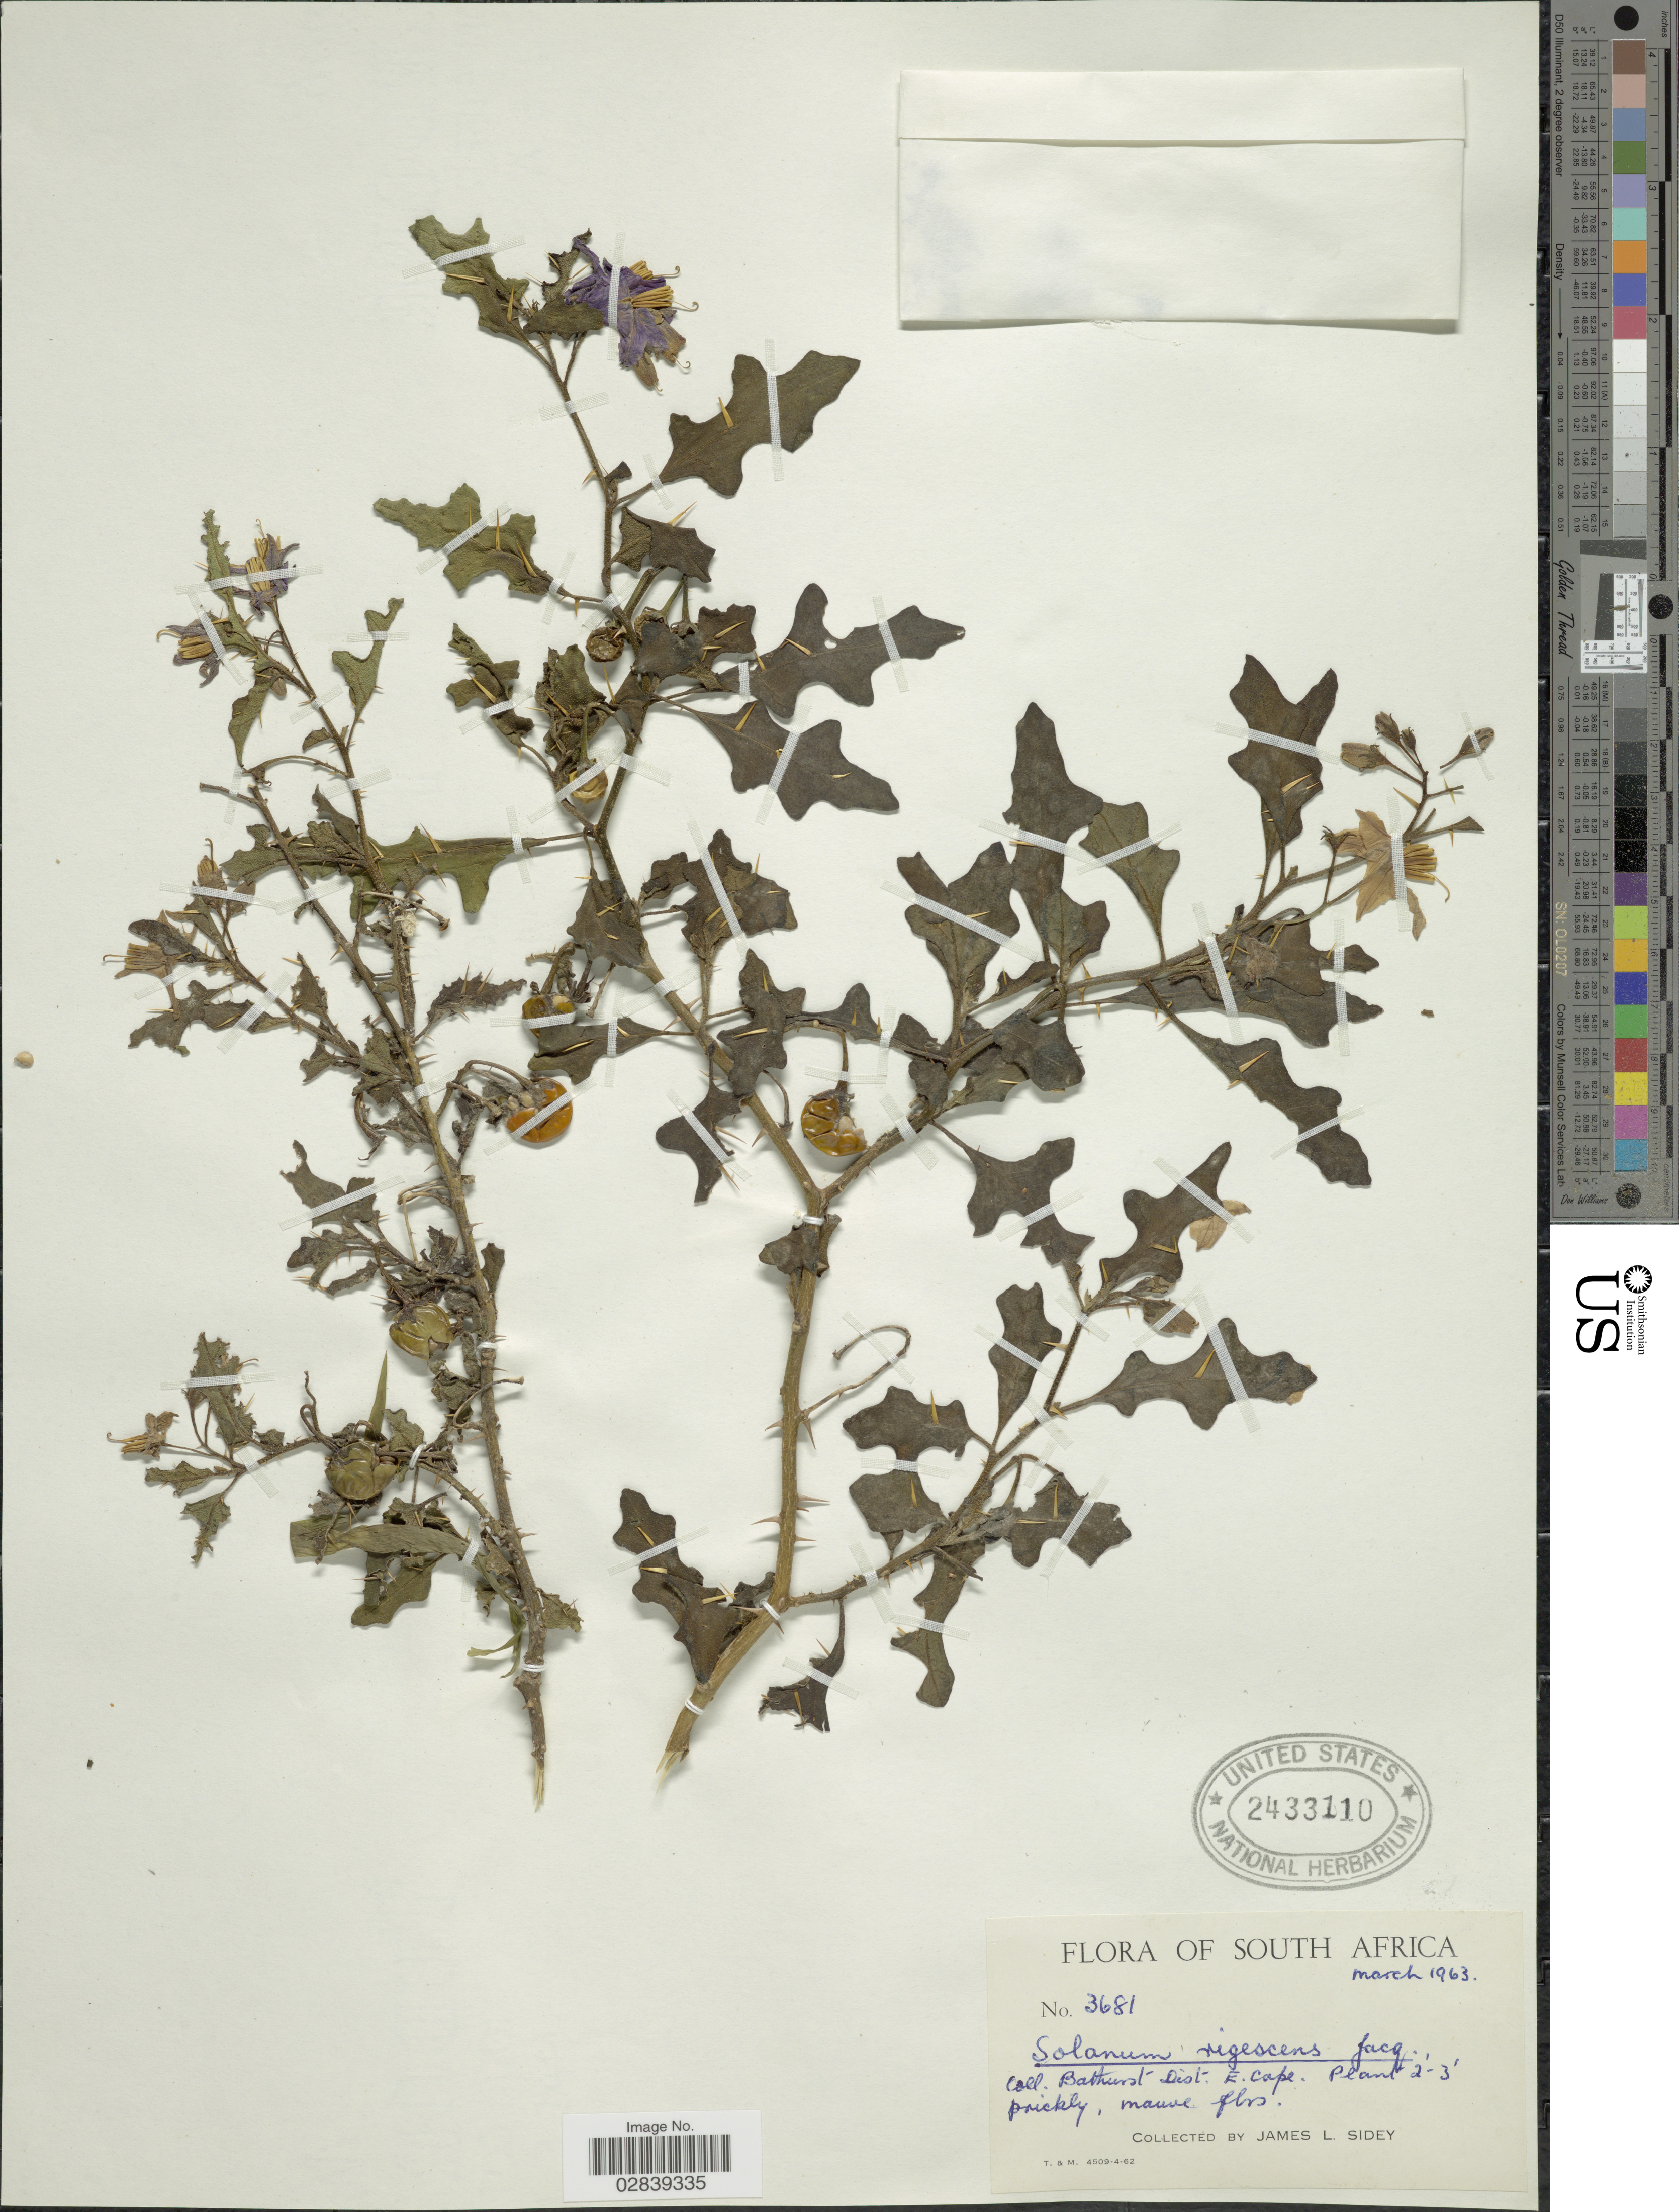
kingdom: Plantae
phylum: Tracheophyta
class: Magnoliopsida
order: Solanales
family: Solanaceae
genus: Solanum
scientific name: Solanum rigescens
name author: Jacq.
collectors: J. L. Sidey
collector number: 3681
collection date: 1963-03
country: South Africa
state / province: Eastern Cape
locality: Bathurst Dist. E. Cape.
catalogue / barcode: US 2433110